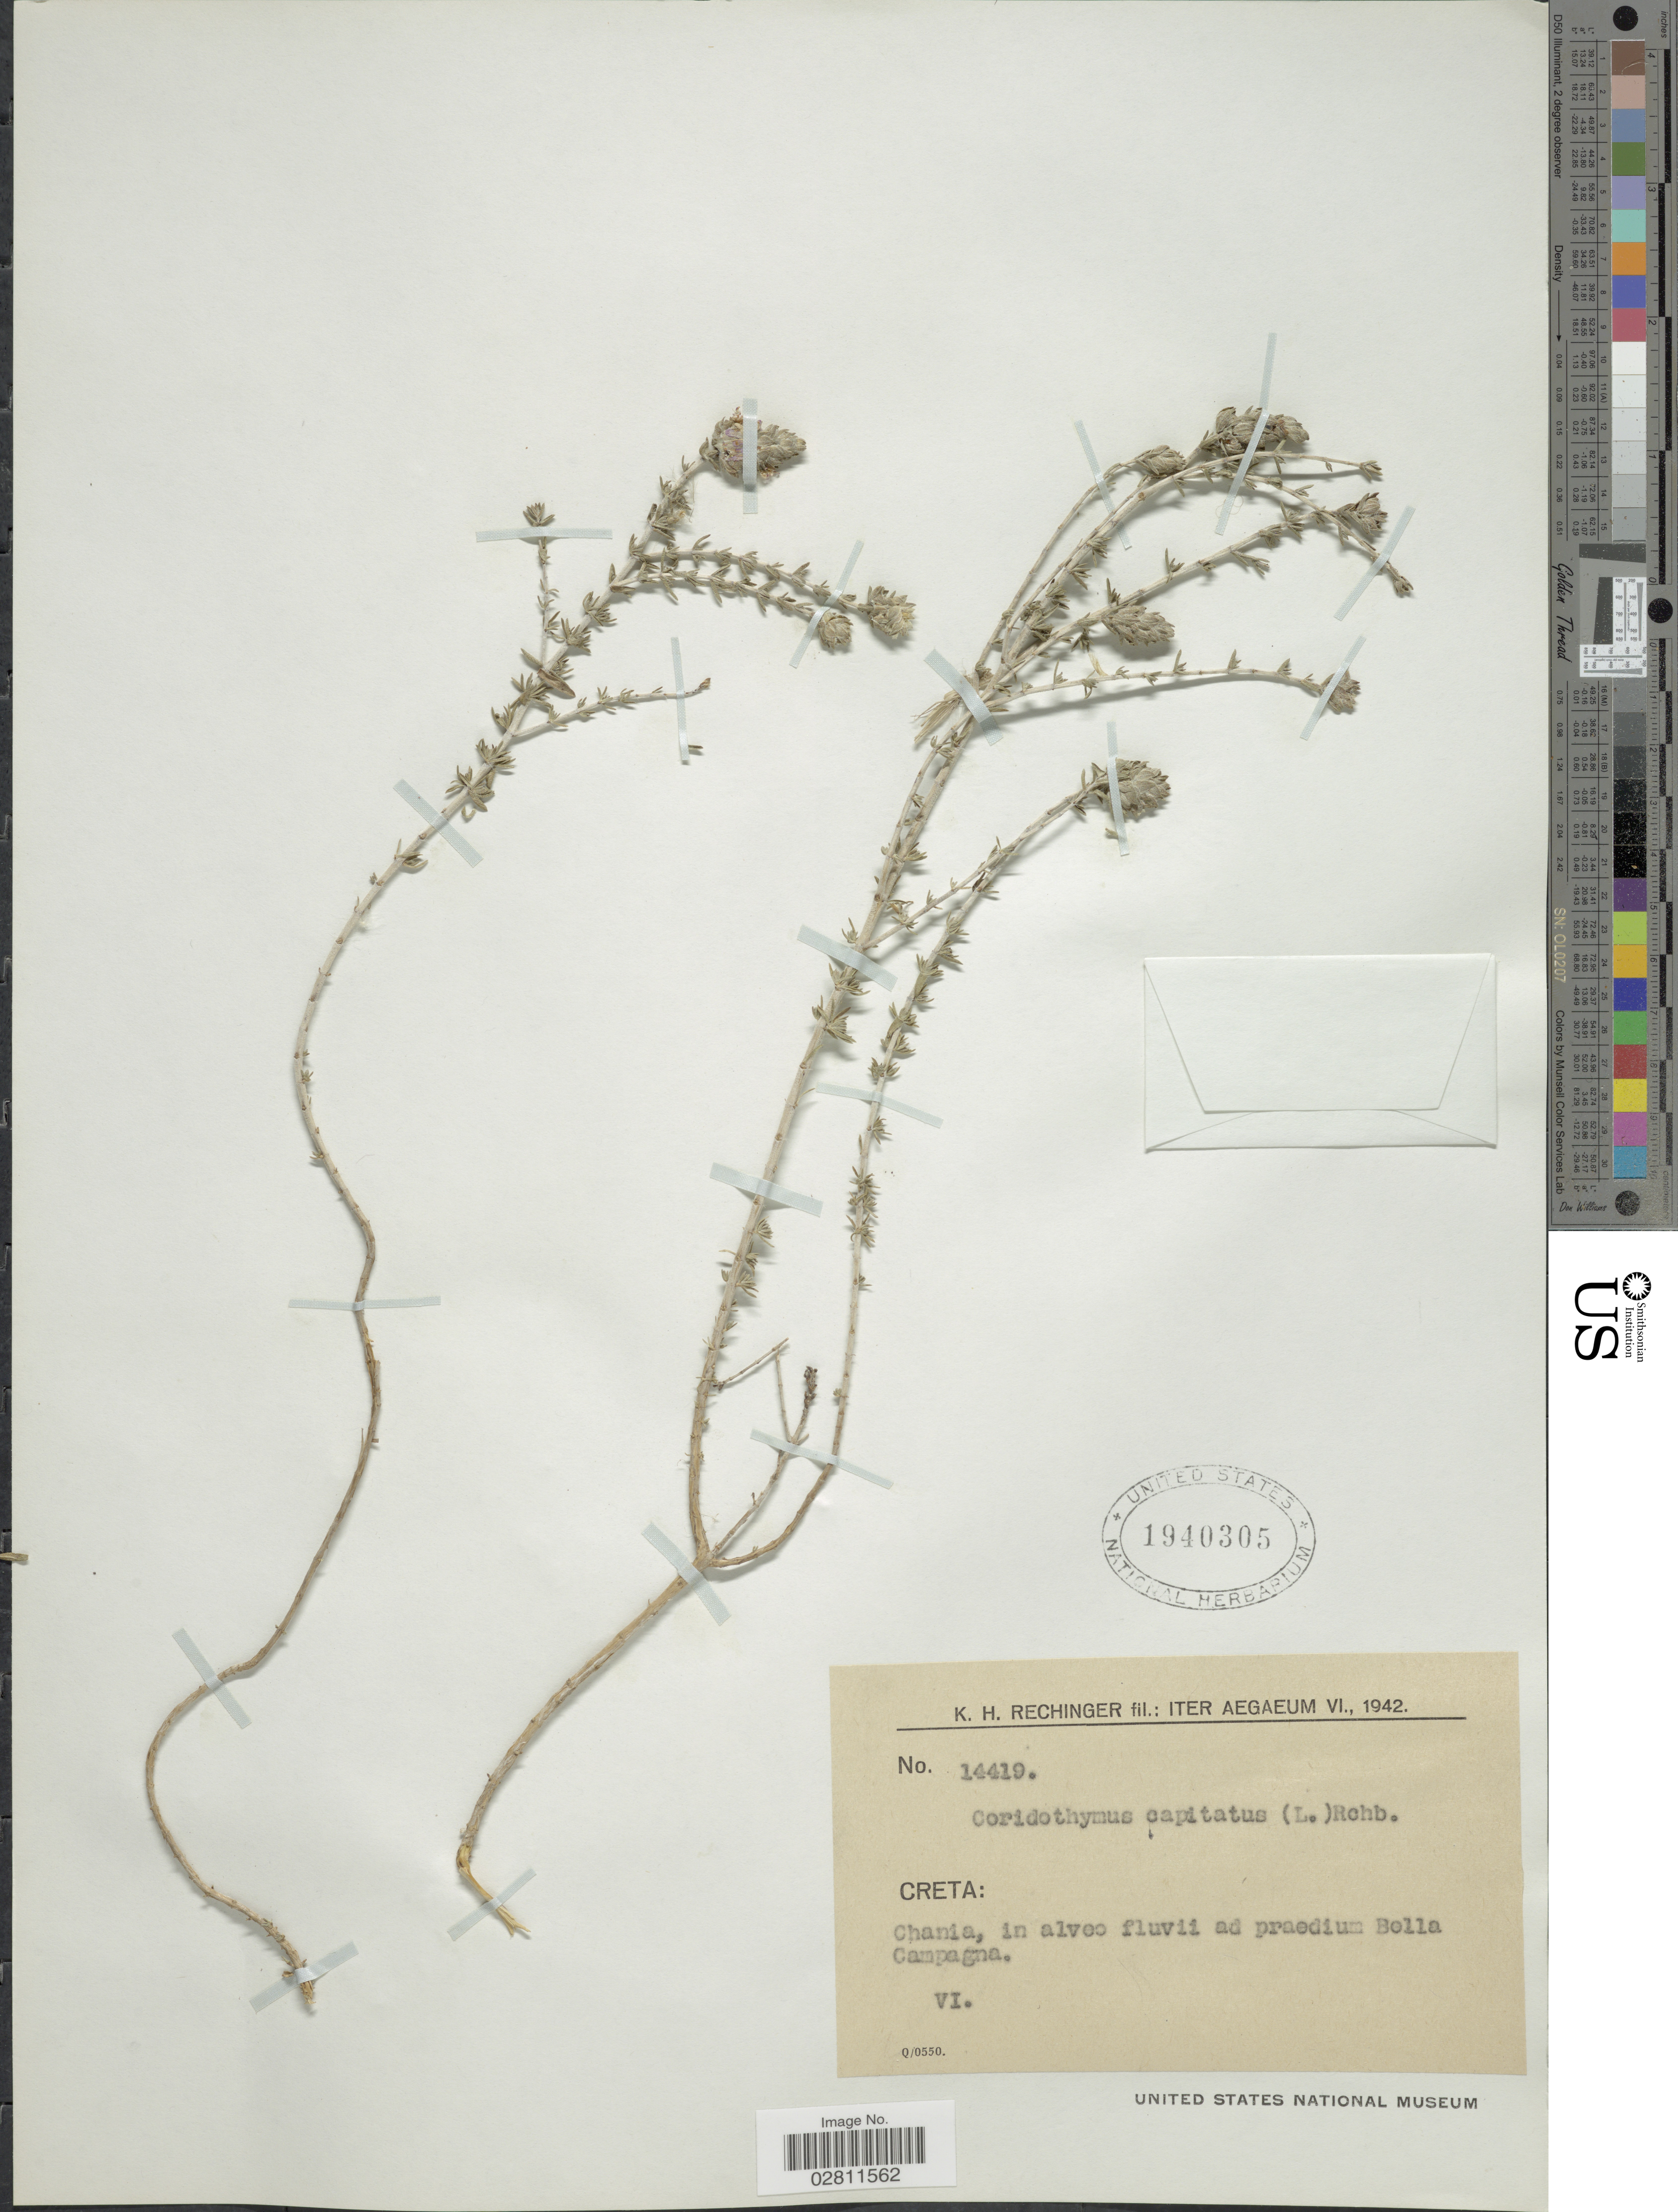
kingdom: Plantae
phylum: Tracheophyta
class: Magnoliopsida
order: Lamiales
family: Lamiaceae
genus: Thymbra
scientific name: Thymbra capitata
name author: (L.) Cav.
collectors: K. H. Rechinger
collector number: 14419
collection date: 1942-06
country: Greece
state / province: Crete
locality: Iter Aegaeum. Creta: Chania, in alveo fluvii ad praedium Bella Campagna.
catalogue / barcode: US 1940305